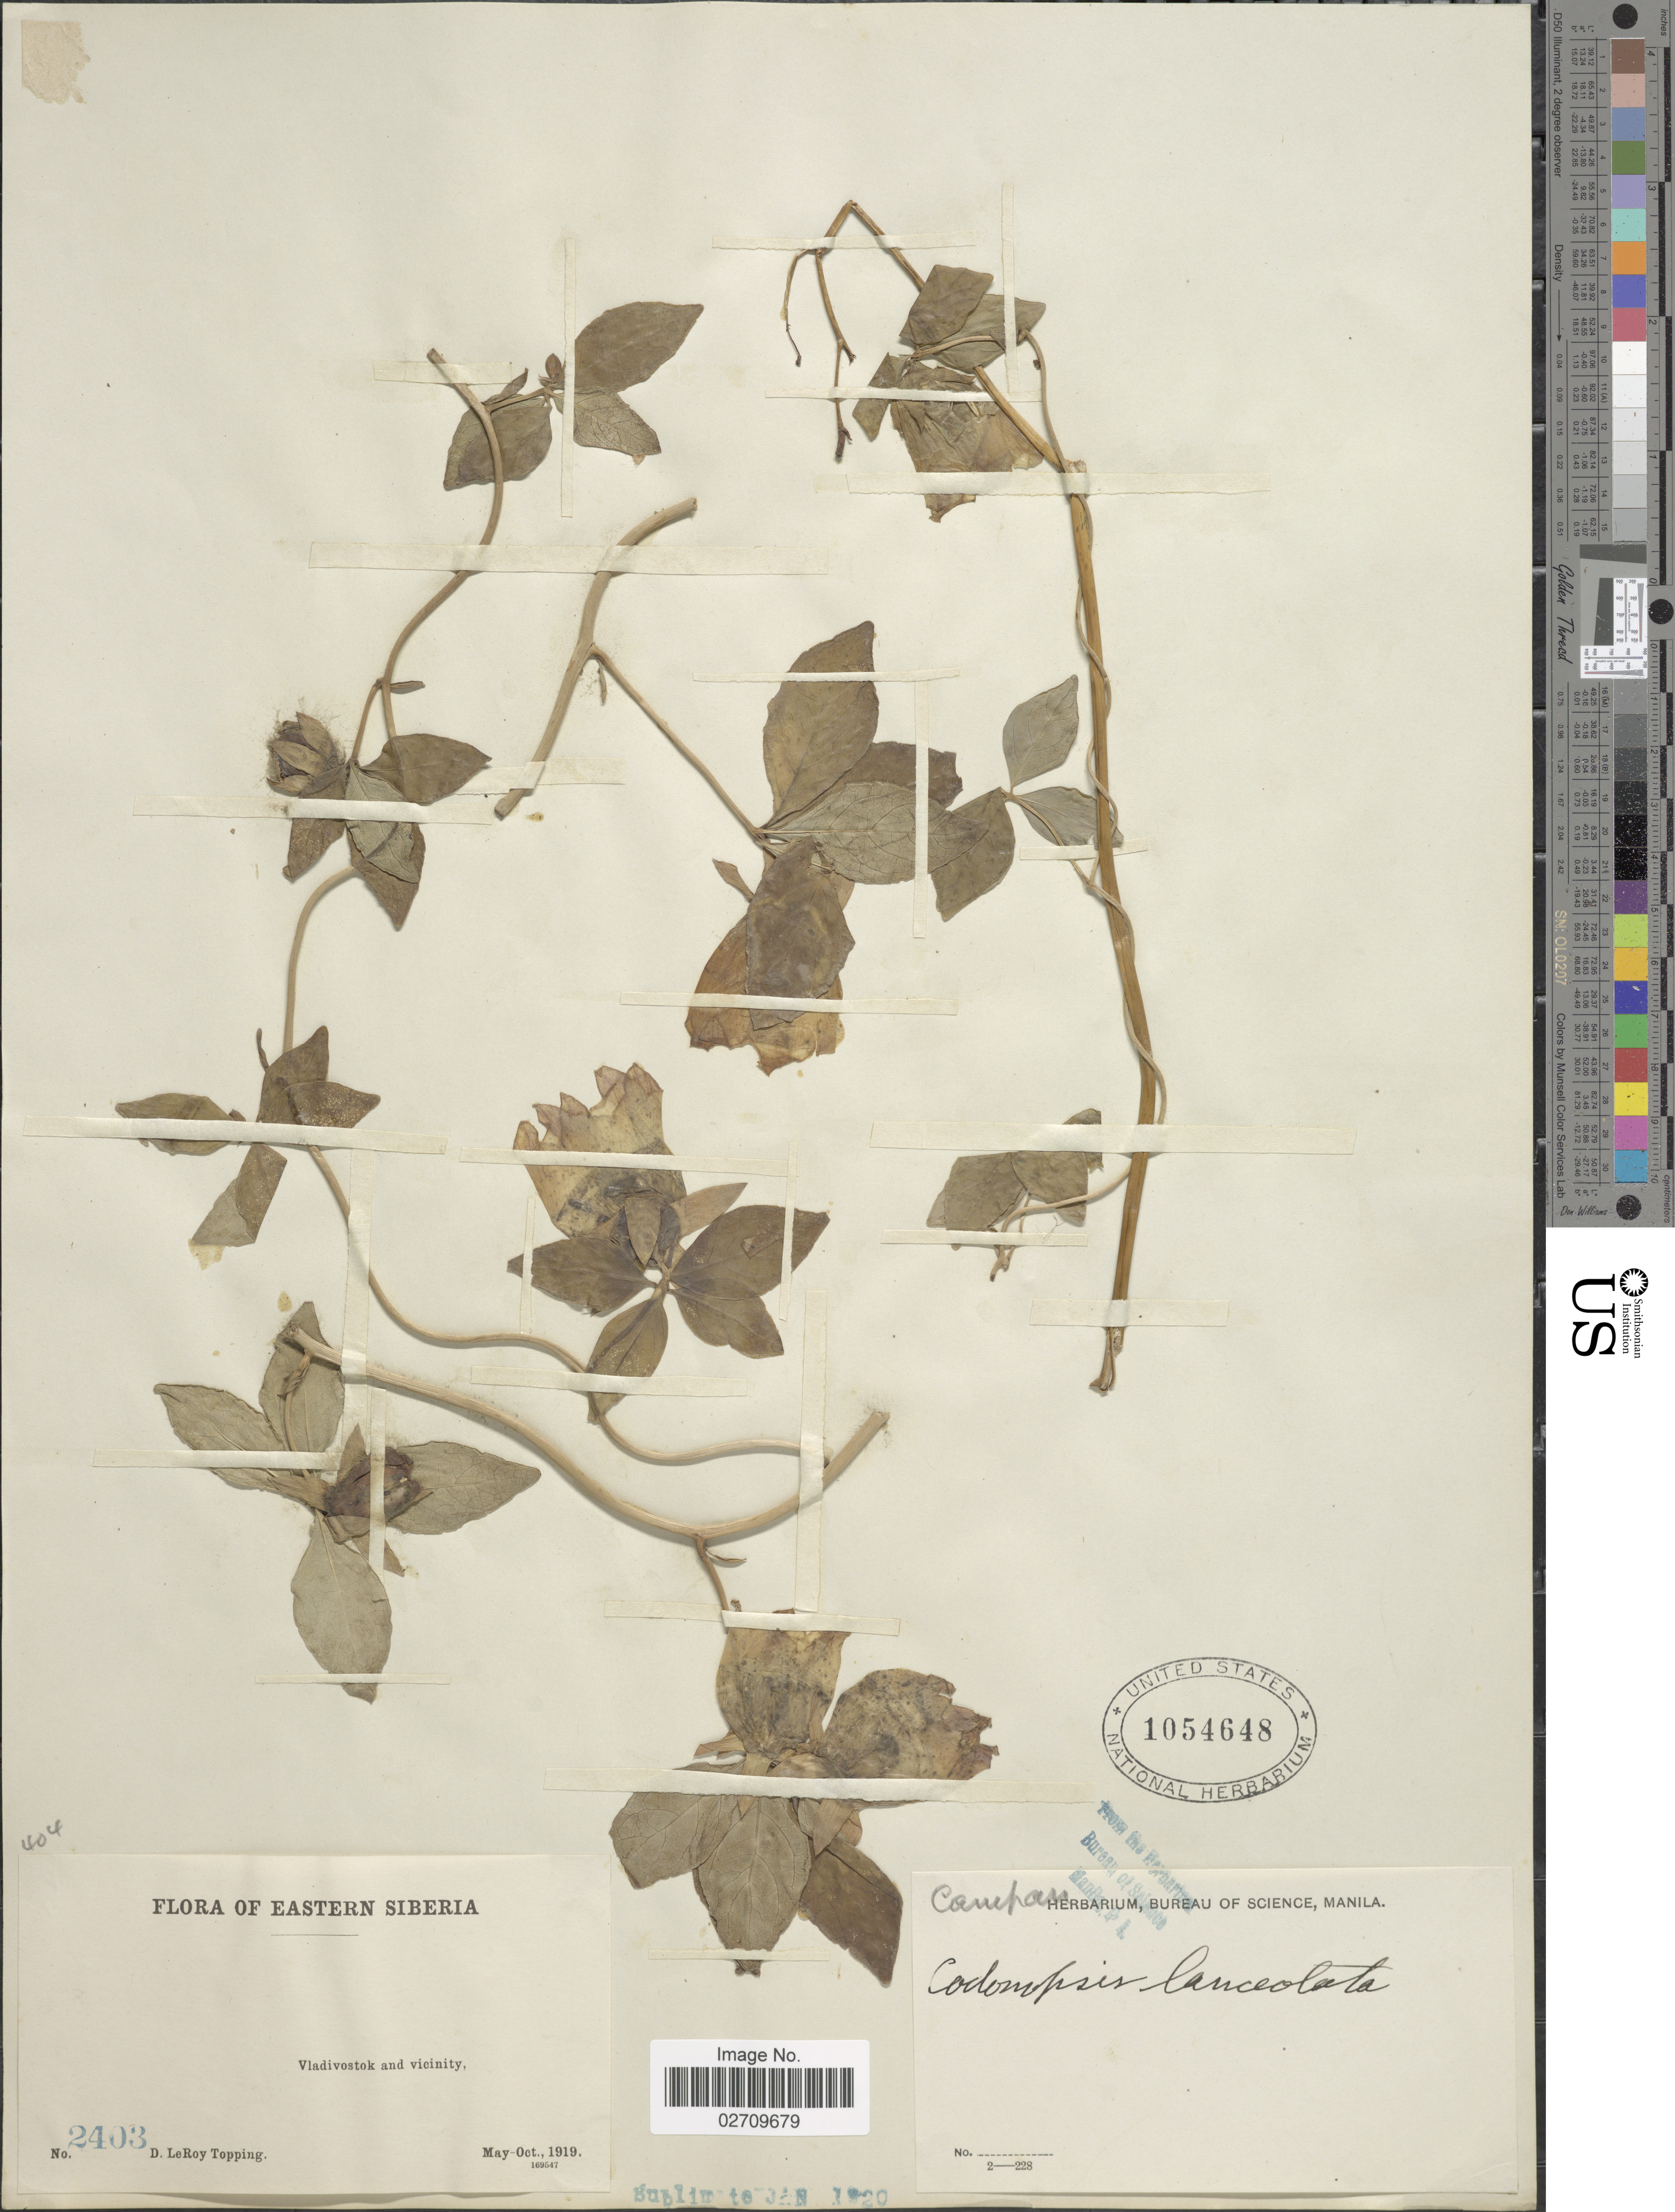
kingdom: Plantae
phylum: Tracheophyta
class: Magnoliopsida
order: Asterales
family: Campanulaceae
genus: Codonopsis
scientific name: Codonopsis lanceolata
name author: (Siebold & Zucc.) Benth. & Hook. f. ex Trautv.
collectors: D. L. Topping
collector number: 2403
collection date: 1919-05/1919-10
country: Russian Federation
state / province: Primorsky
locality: Eastern Siberia, Vladivostok and vicinity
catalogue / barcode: US 1054648